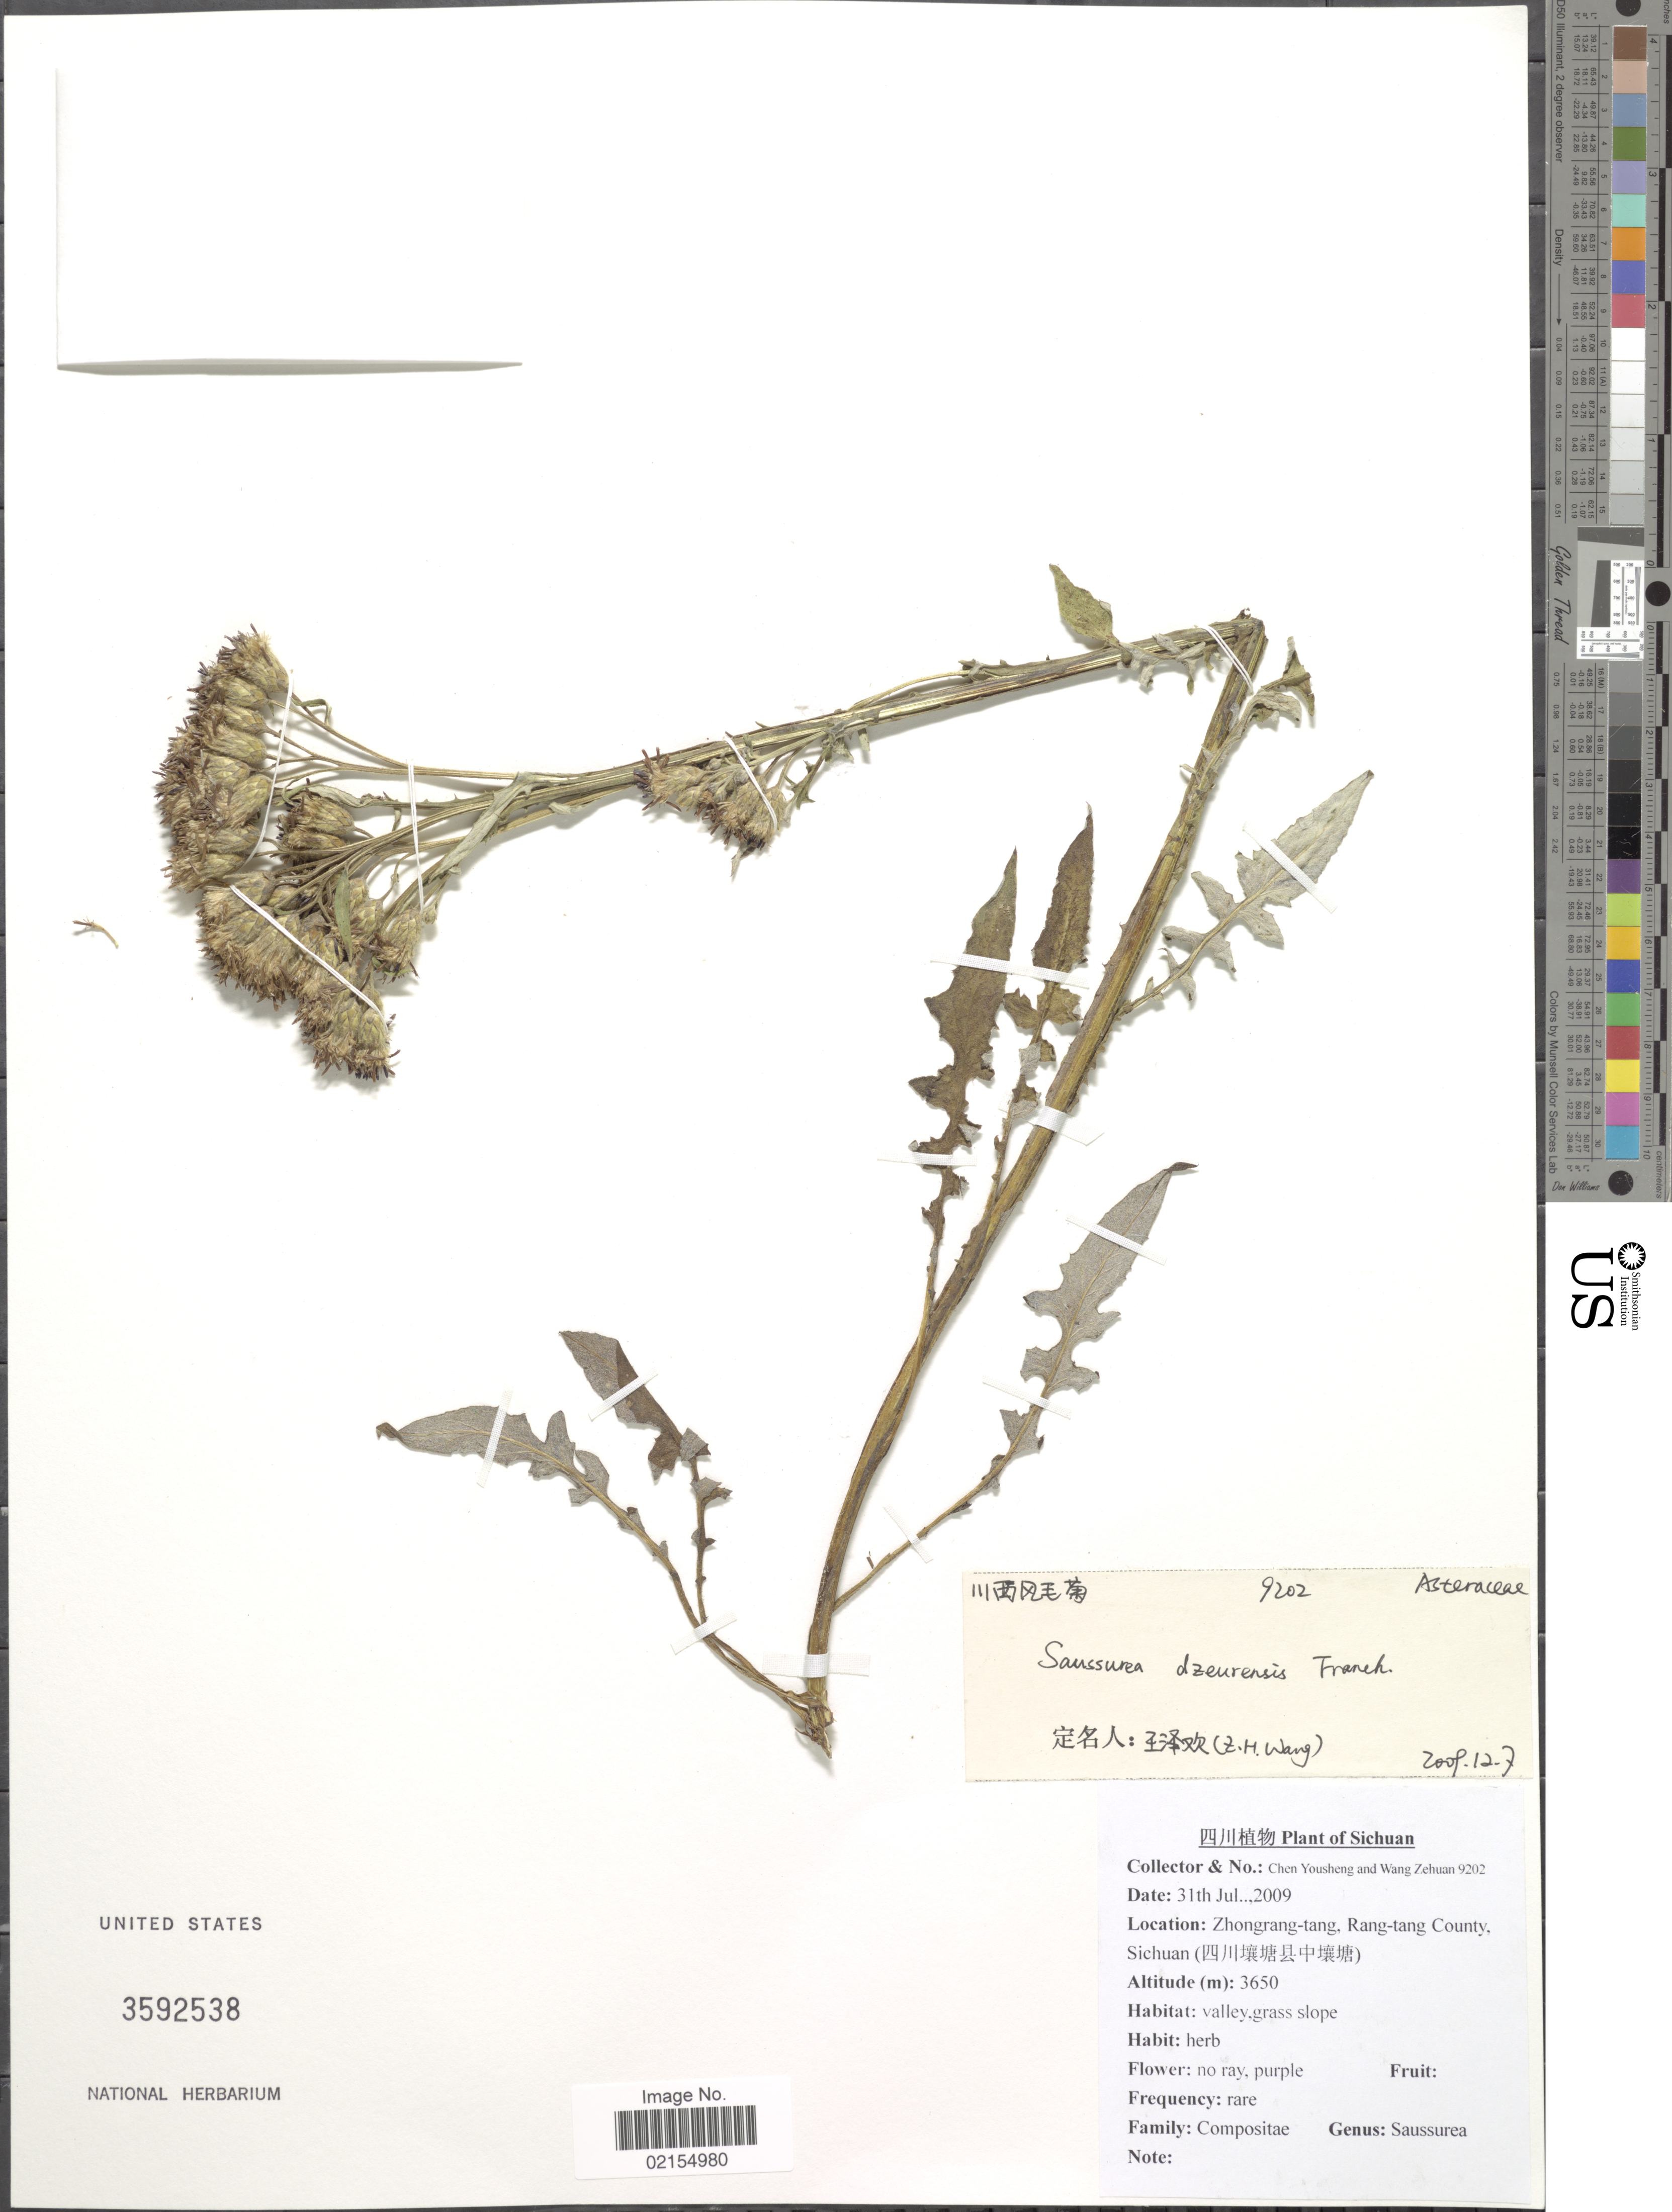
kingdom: Plantae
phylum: Tracheophyta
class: Magnoliopsida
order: Asterales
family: Asteraceae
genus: Saussurea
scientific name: Saussurea dzeurensis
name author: Franch.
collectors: C. Yousheng & W. Zehuan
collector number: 9202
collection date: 2009-07-31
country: China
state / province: Sichuan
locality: Zhongrang-tang, Rang-tang County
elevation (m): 3650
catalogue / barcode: US 3592538